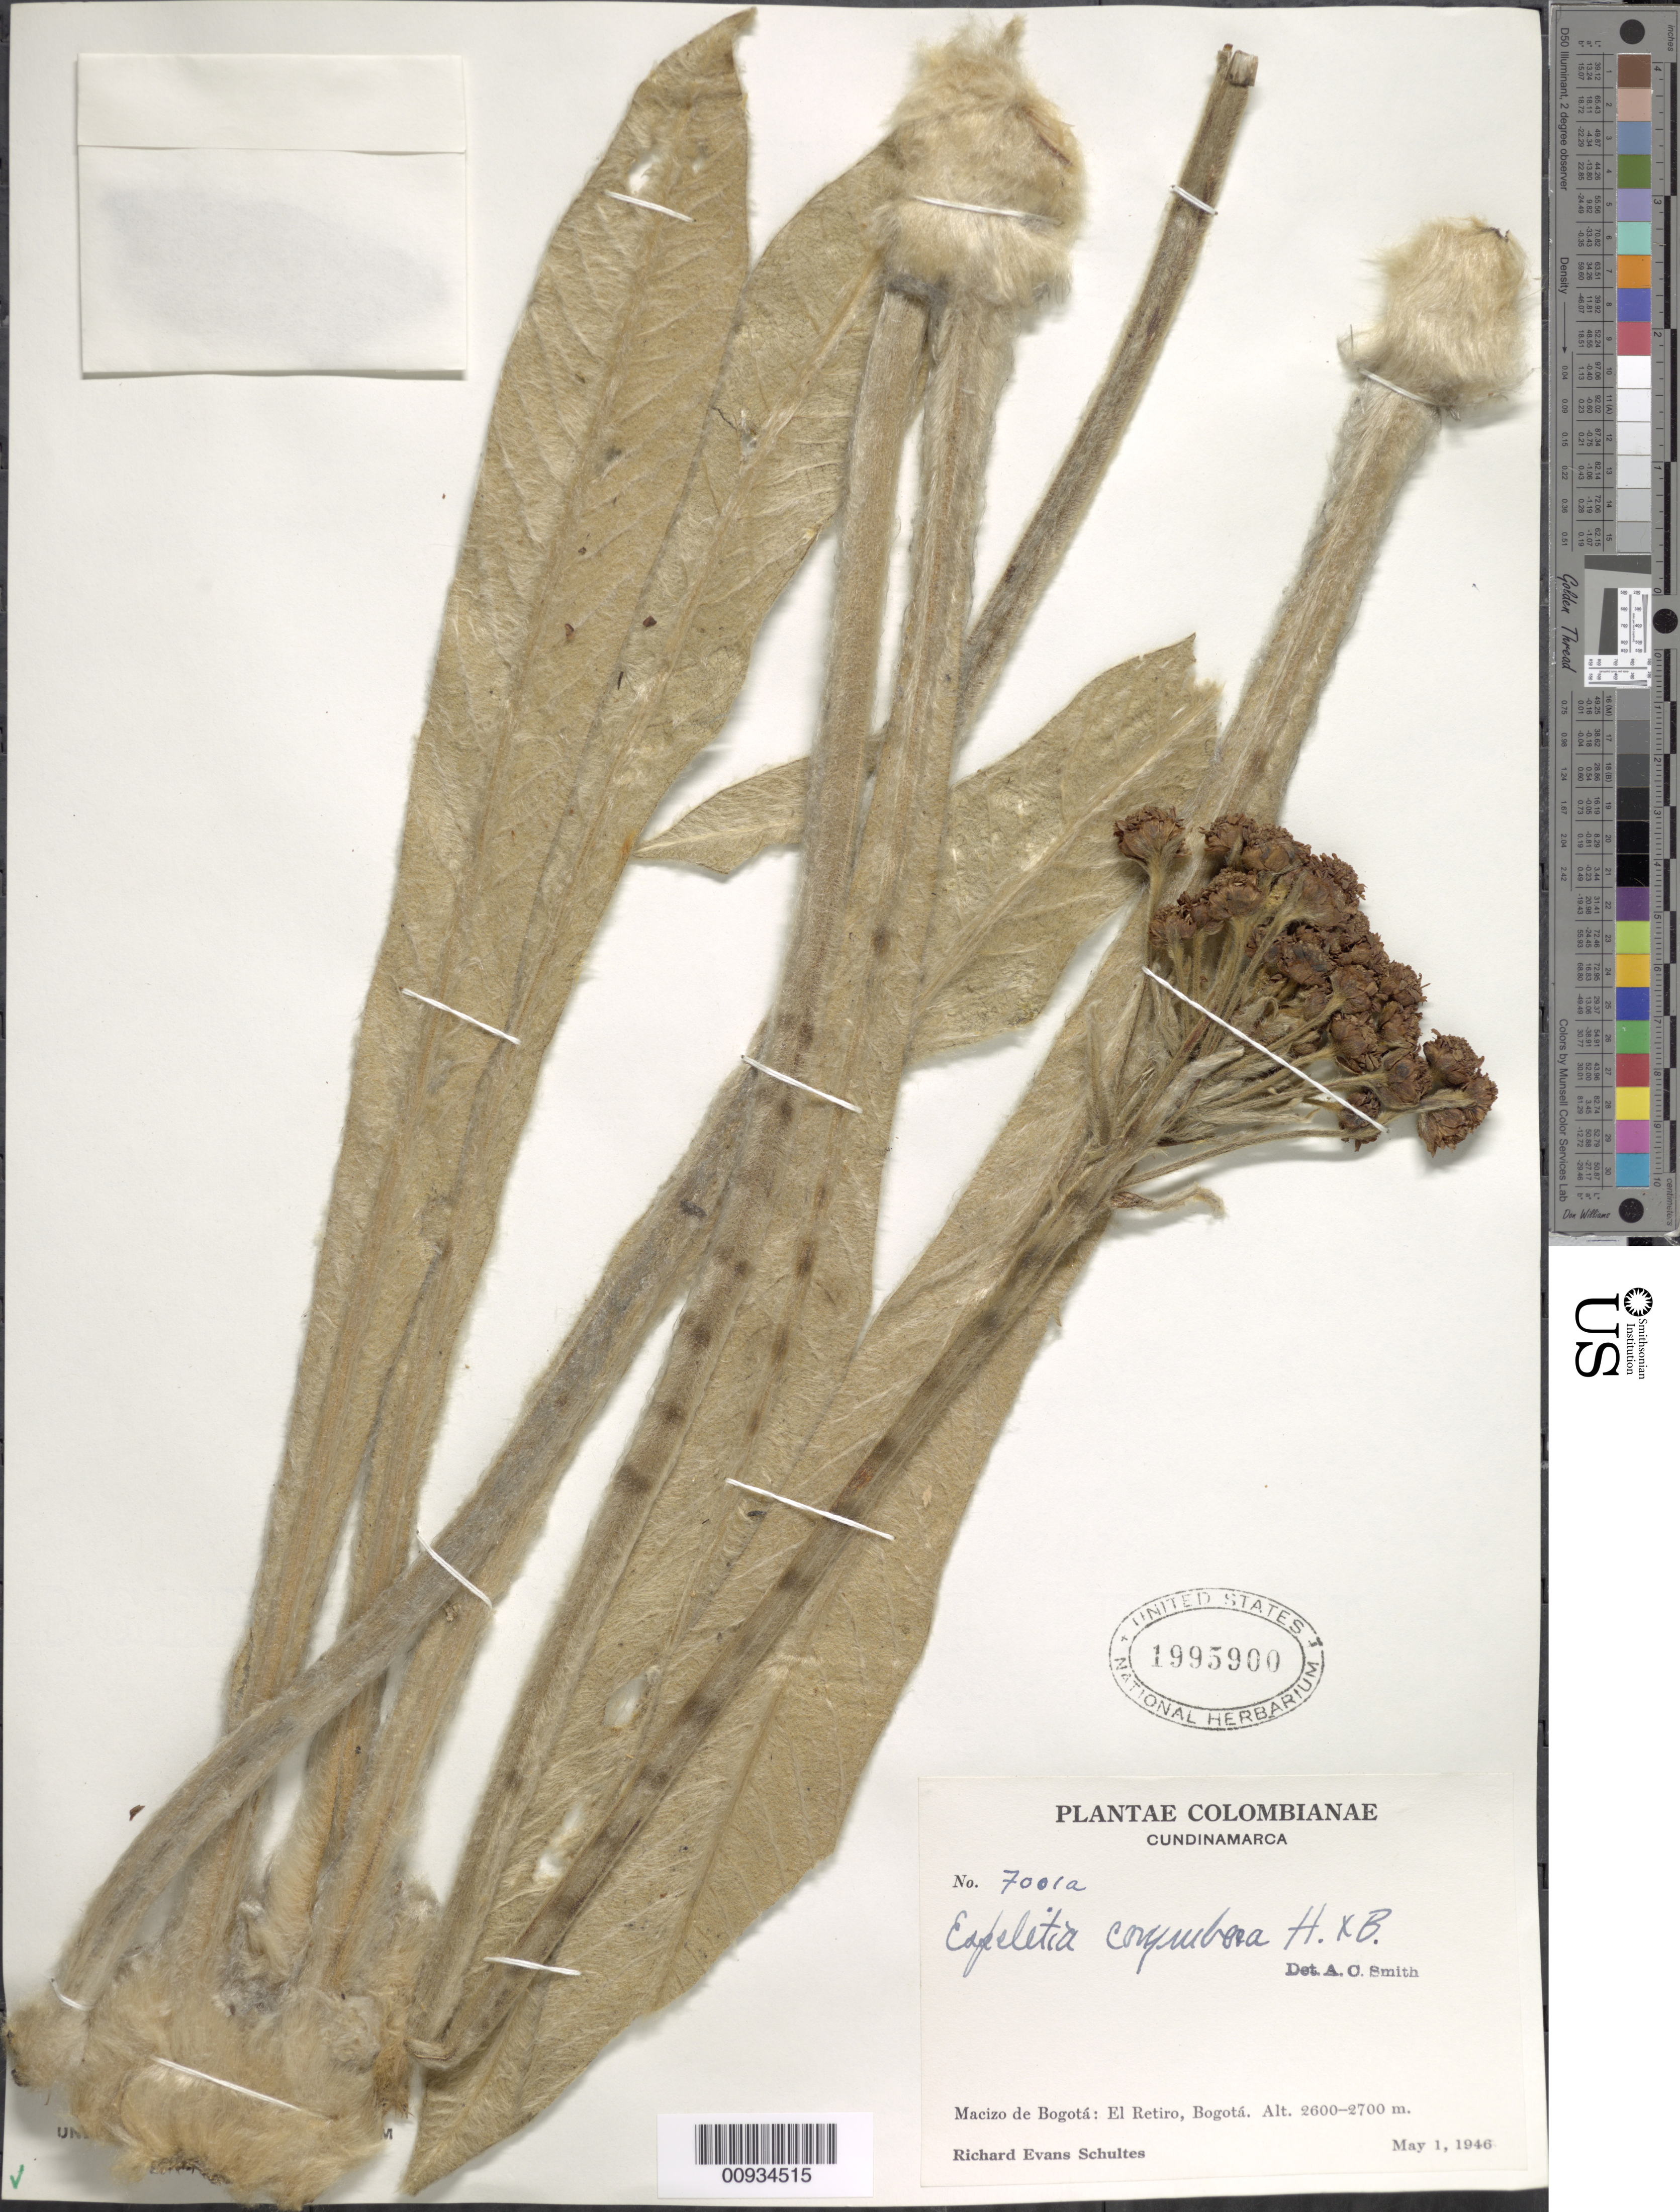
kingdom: Plantae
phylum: Tracheophyta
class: Magnoliopsida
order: Asterales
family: Asteraceae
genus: Espeletiopsis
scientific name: Espeletiopsis corymbosa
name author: (Humb. & Bonpl.) Cuatrec.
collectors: R. E. Schultes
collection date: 1946-05-01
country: Colombia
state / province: Cundinamarca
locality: El Retiro, Bogotá.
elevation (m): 2600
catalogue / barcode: US 1995900